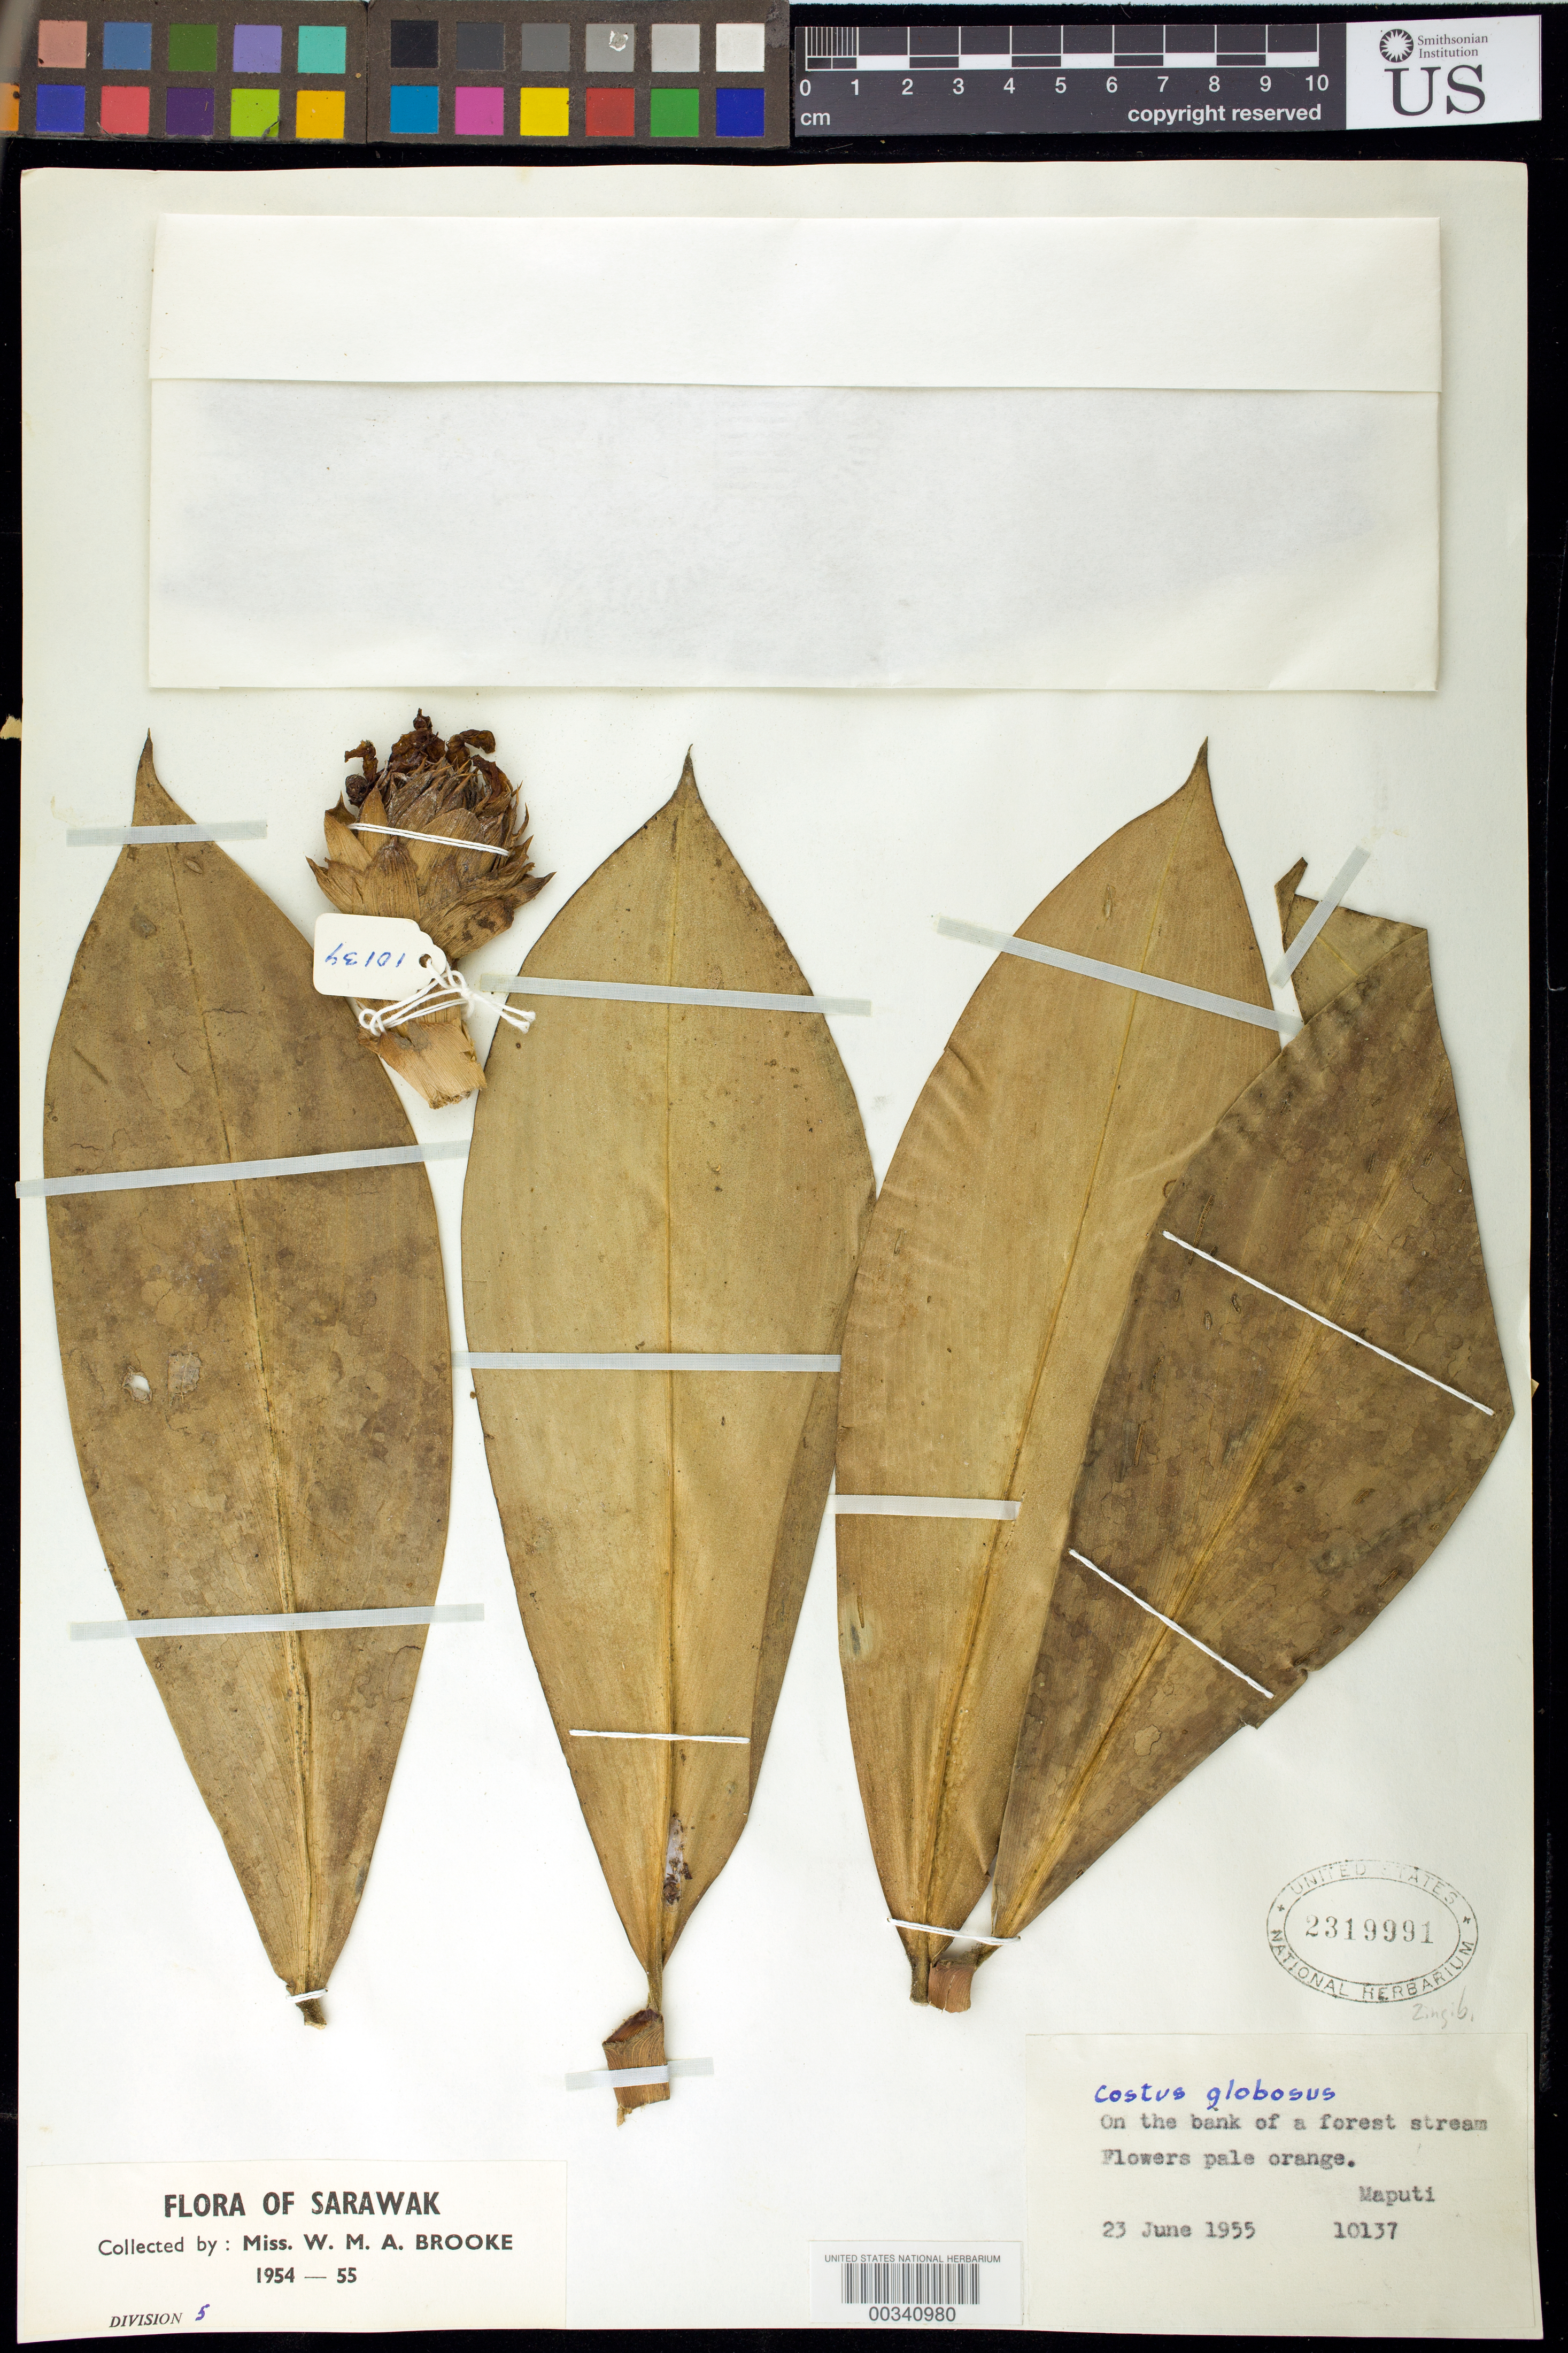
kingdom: Plantae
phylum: Tracheophyta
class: Liliopsida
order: Zingiberales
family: Costaceae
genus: Costus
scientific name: Costus globosus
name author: Blume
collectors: W. Brooke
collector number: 10137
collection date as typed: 23 Jun 1955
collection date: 1955-06-23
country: Malaysia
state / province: Sarawak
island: Borneo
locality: Maputi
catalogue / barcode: US 2319991